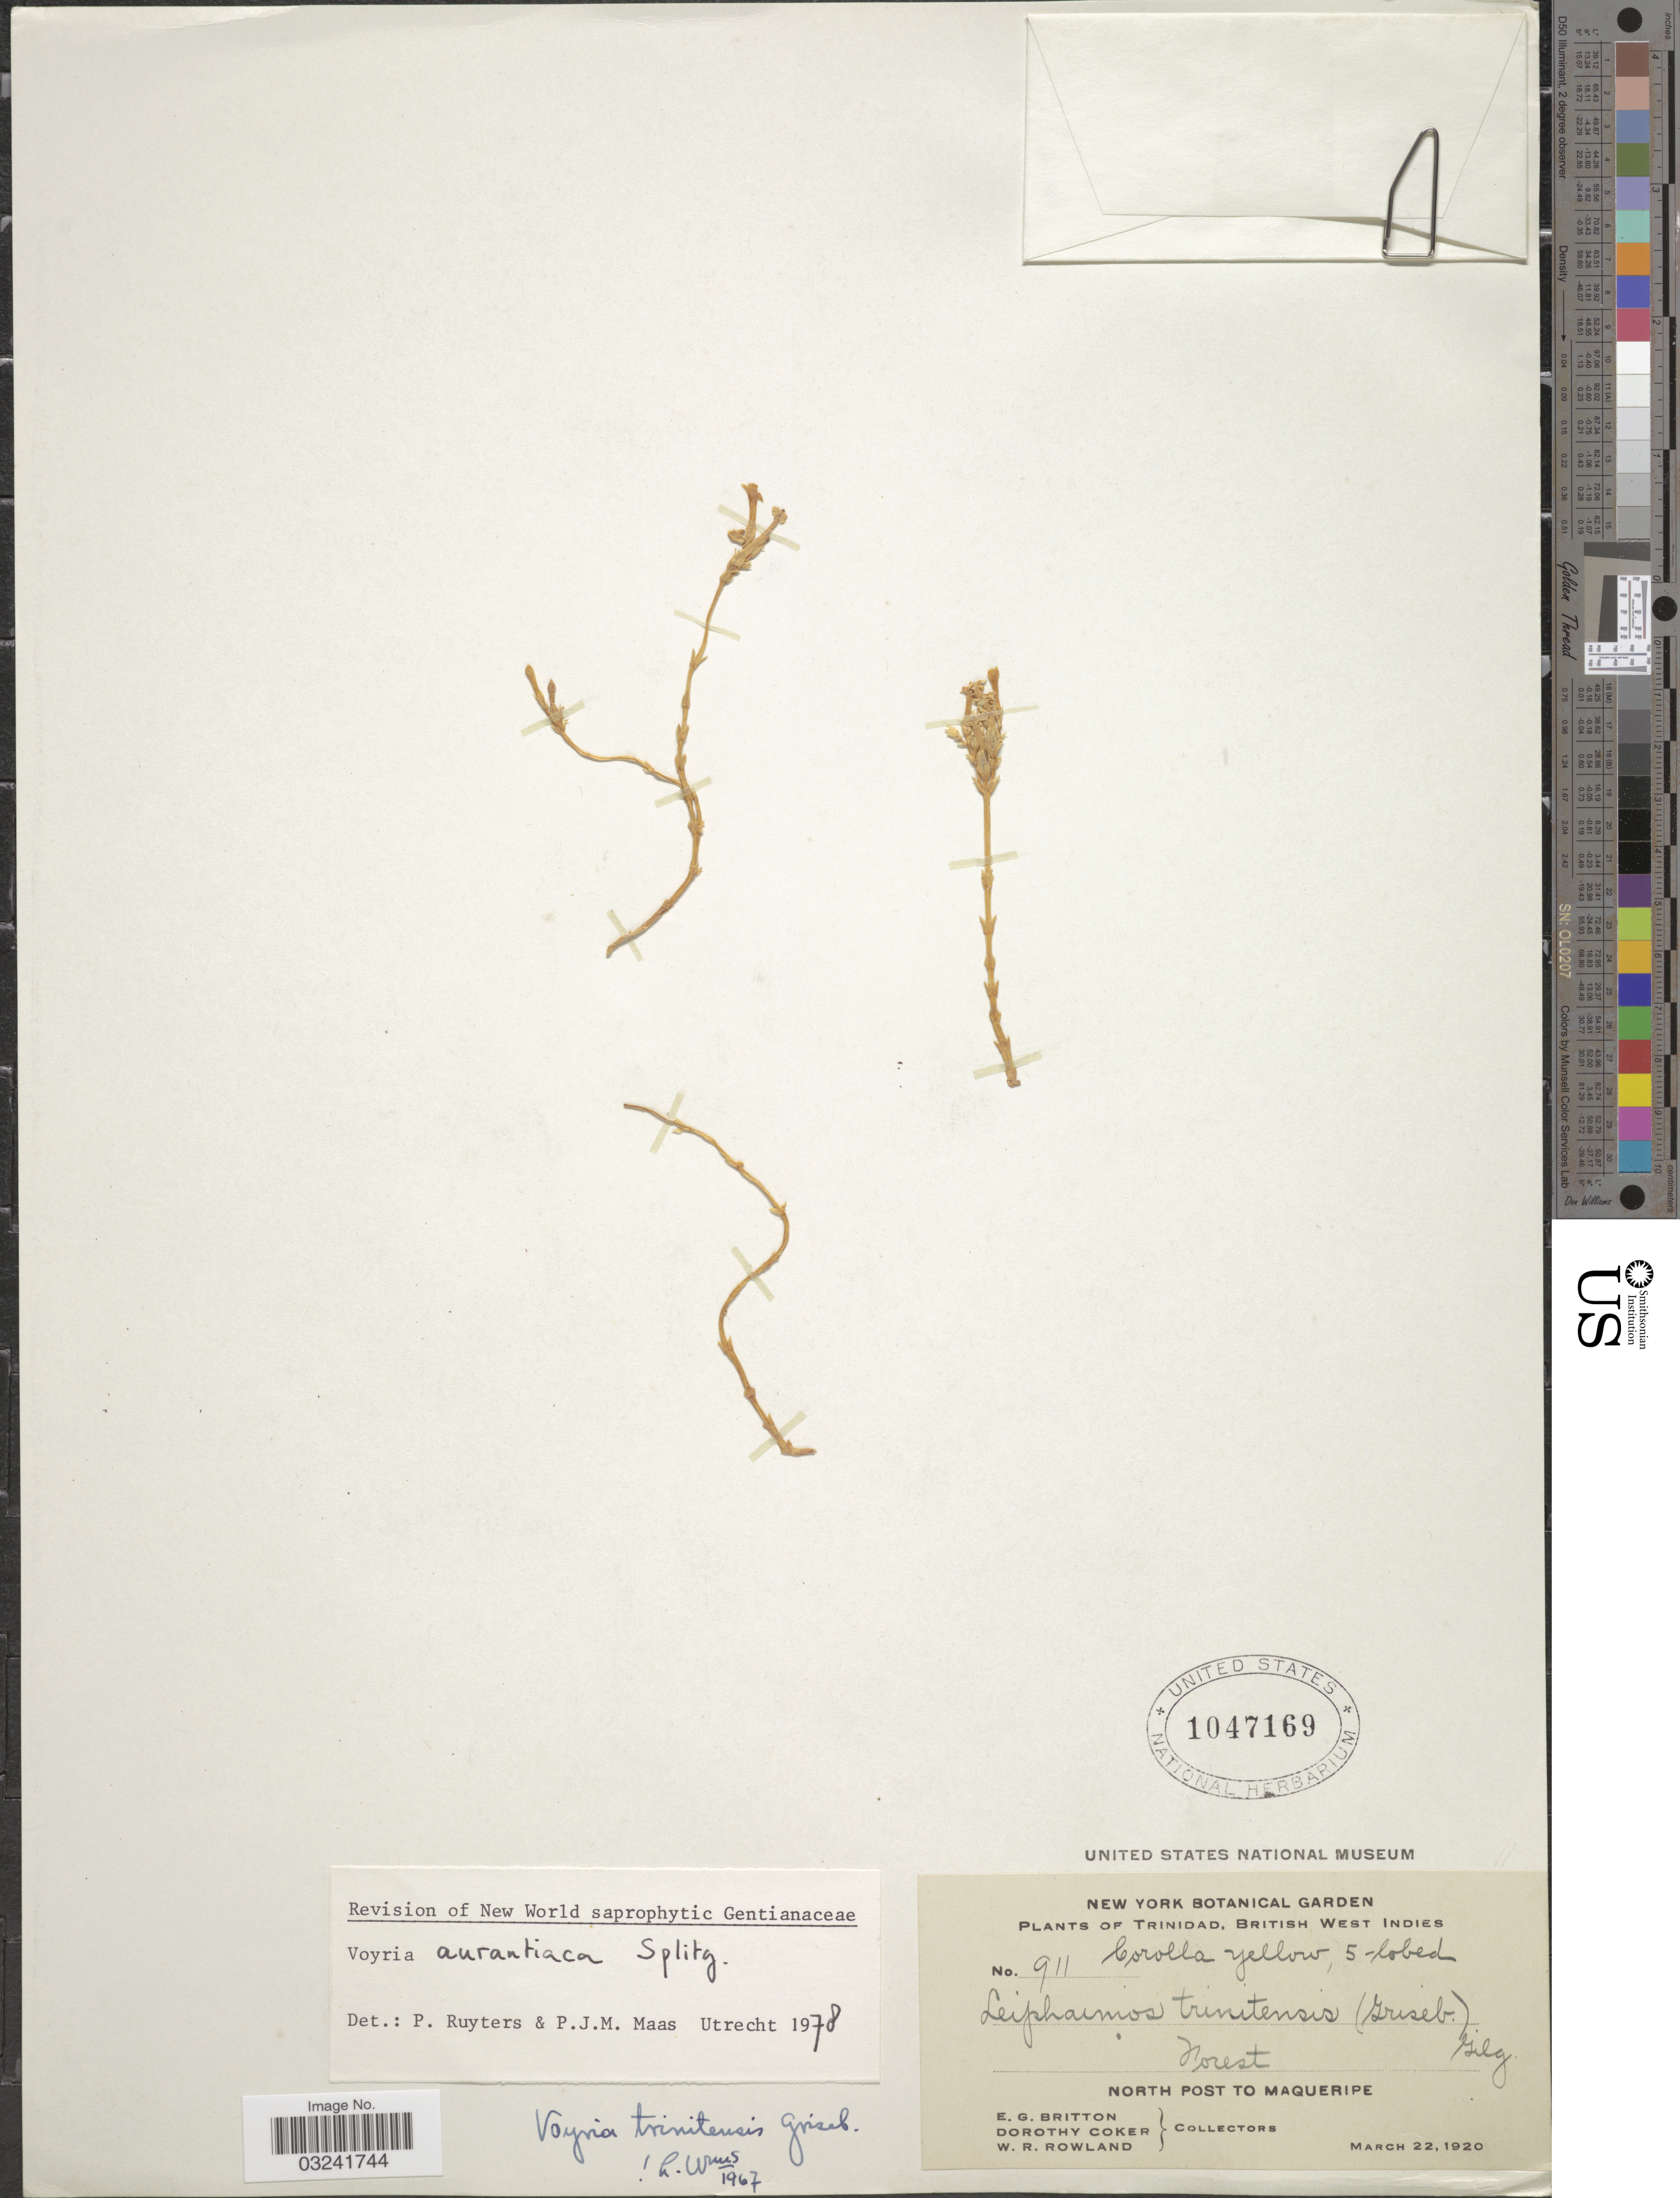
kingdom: Plantae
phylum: Tracheophyta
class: Magnoliopsida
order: Gentianales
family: Gentianaceae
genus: Voyria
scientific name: Voyria aurantiaca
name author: Splitg.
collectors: E. G. Britton, D. Coker & W. Rowland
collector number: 911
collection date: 1920-03-22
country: Trinidad and Tobago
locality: Trinidad, British West Indies, North Post to Maqueripe.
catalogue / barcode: US 1047169